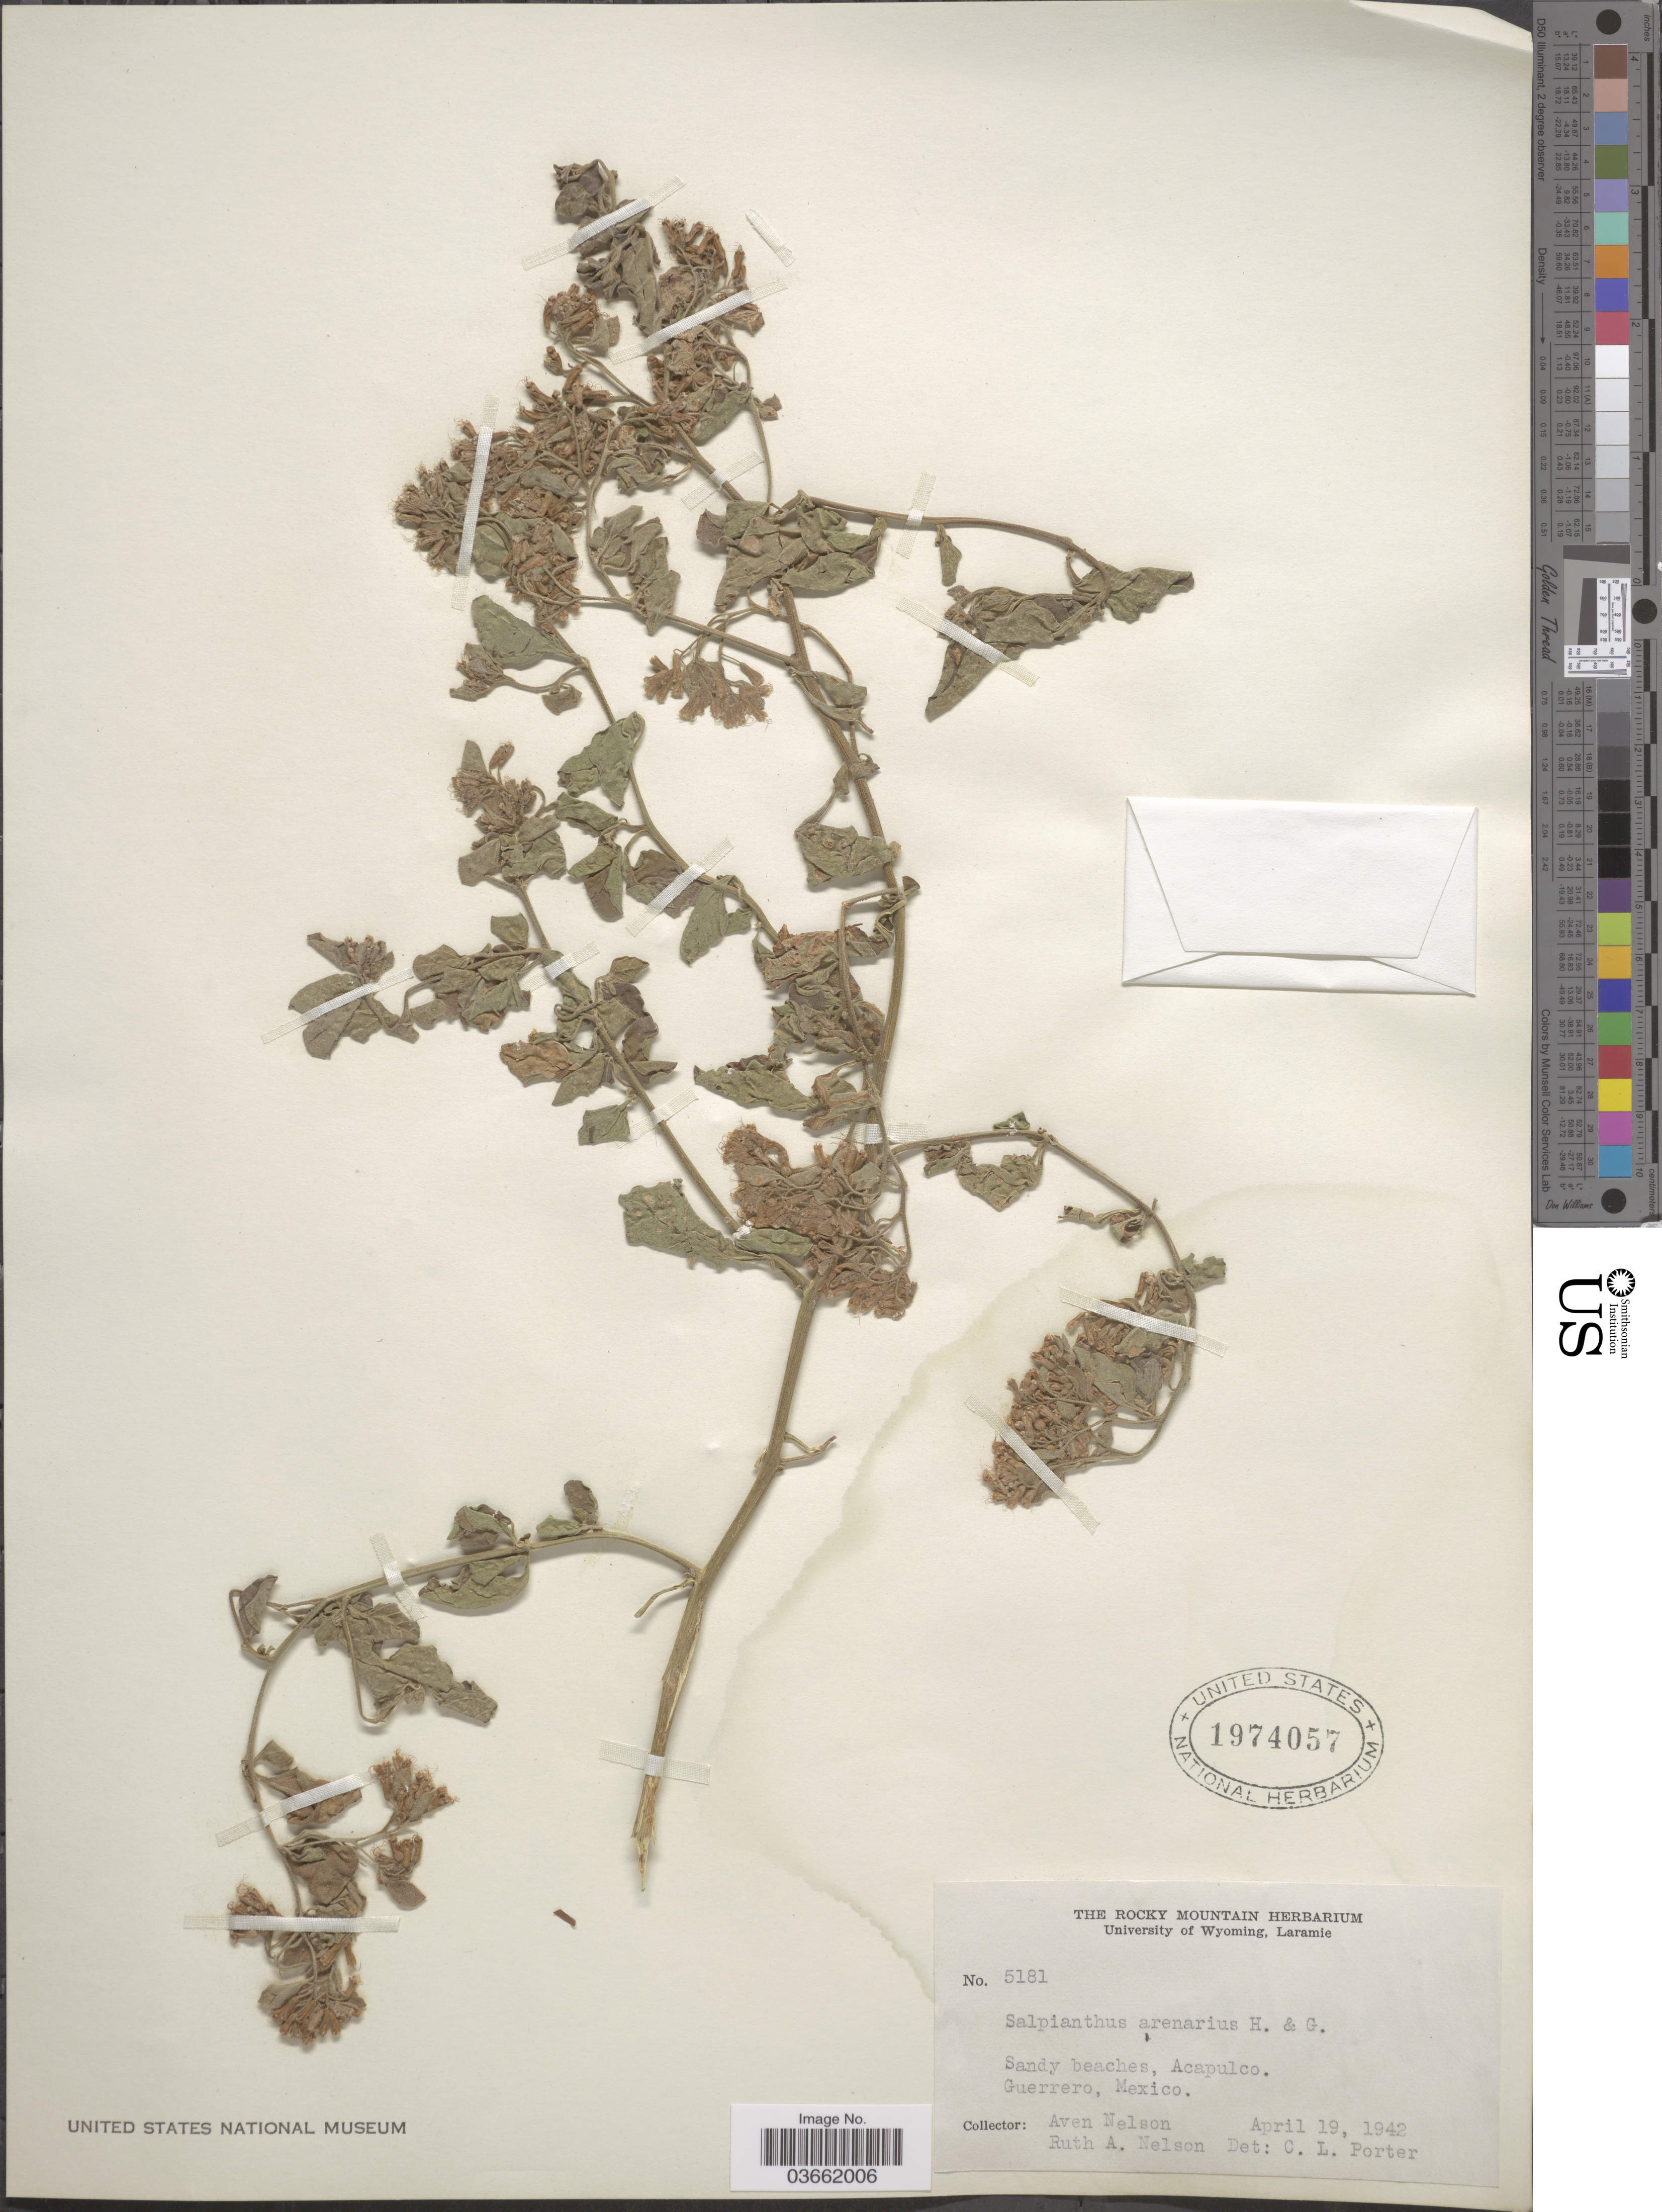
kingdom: Plantae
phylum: Tracheophyta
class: Magnoliopsida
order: Caryophyllales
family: Nyctaginaceae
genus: Salpianthus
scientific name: Salpianthus arenarius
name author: Bonpl.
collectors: A. Nelson & R. A. Nelson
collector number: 5181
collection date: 1942-04-19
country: Mexico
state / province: Guerrero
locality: Acapulco.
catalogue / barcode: US 1974057